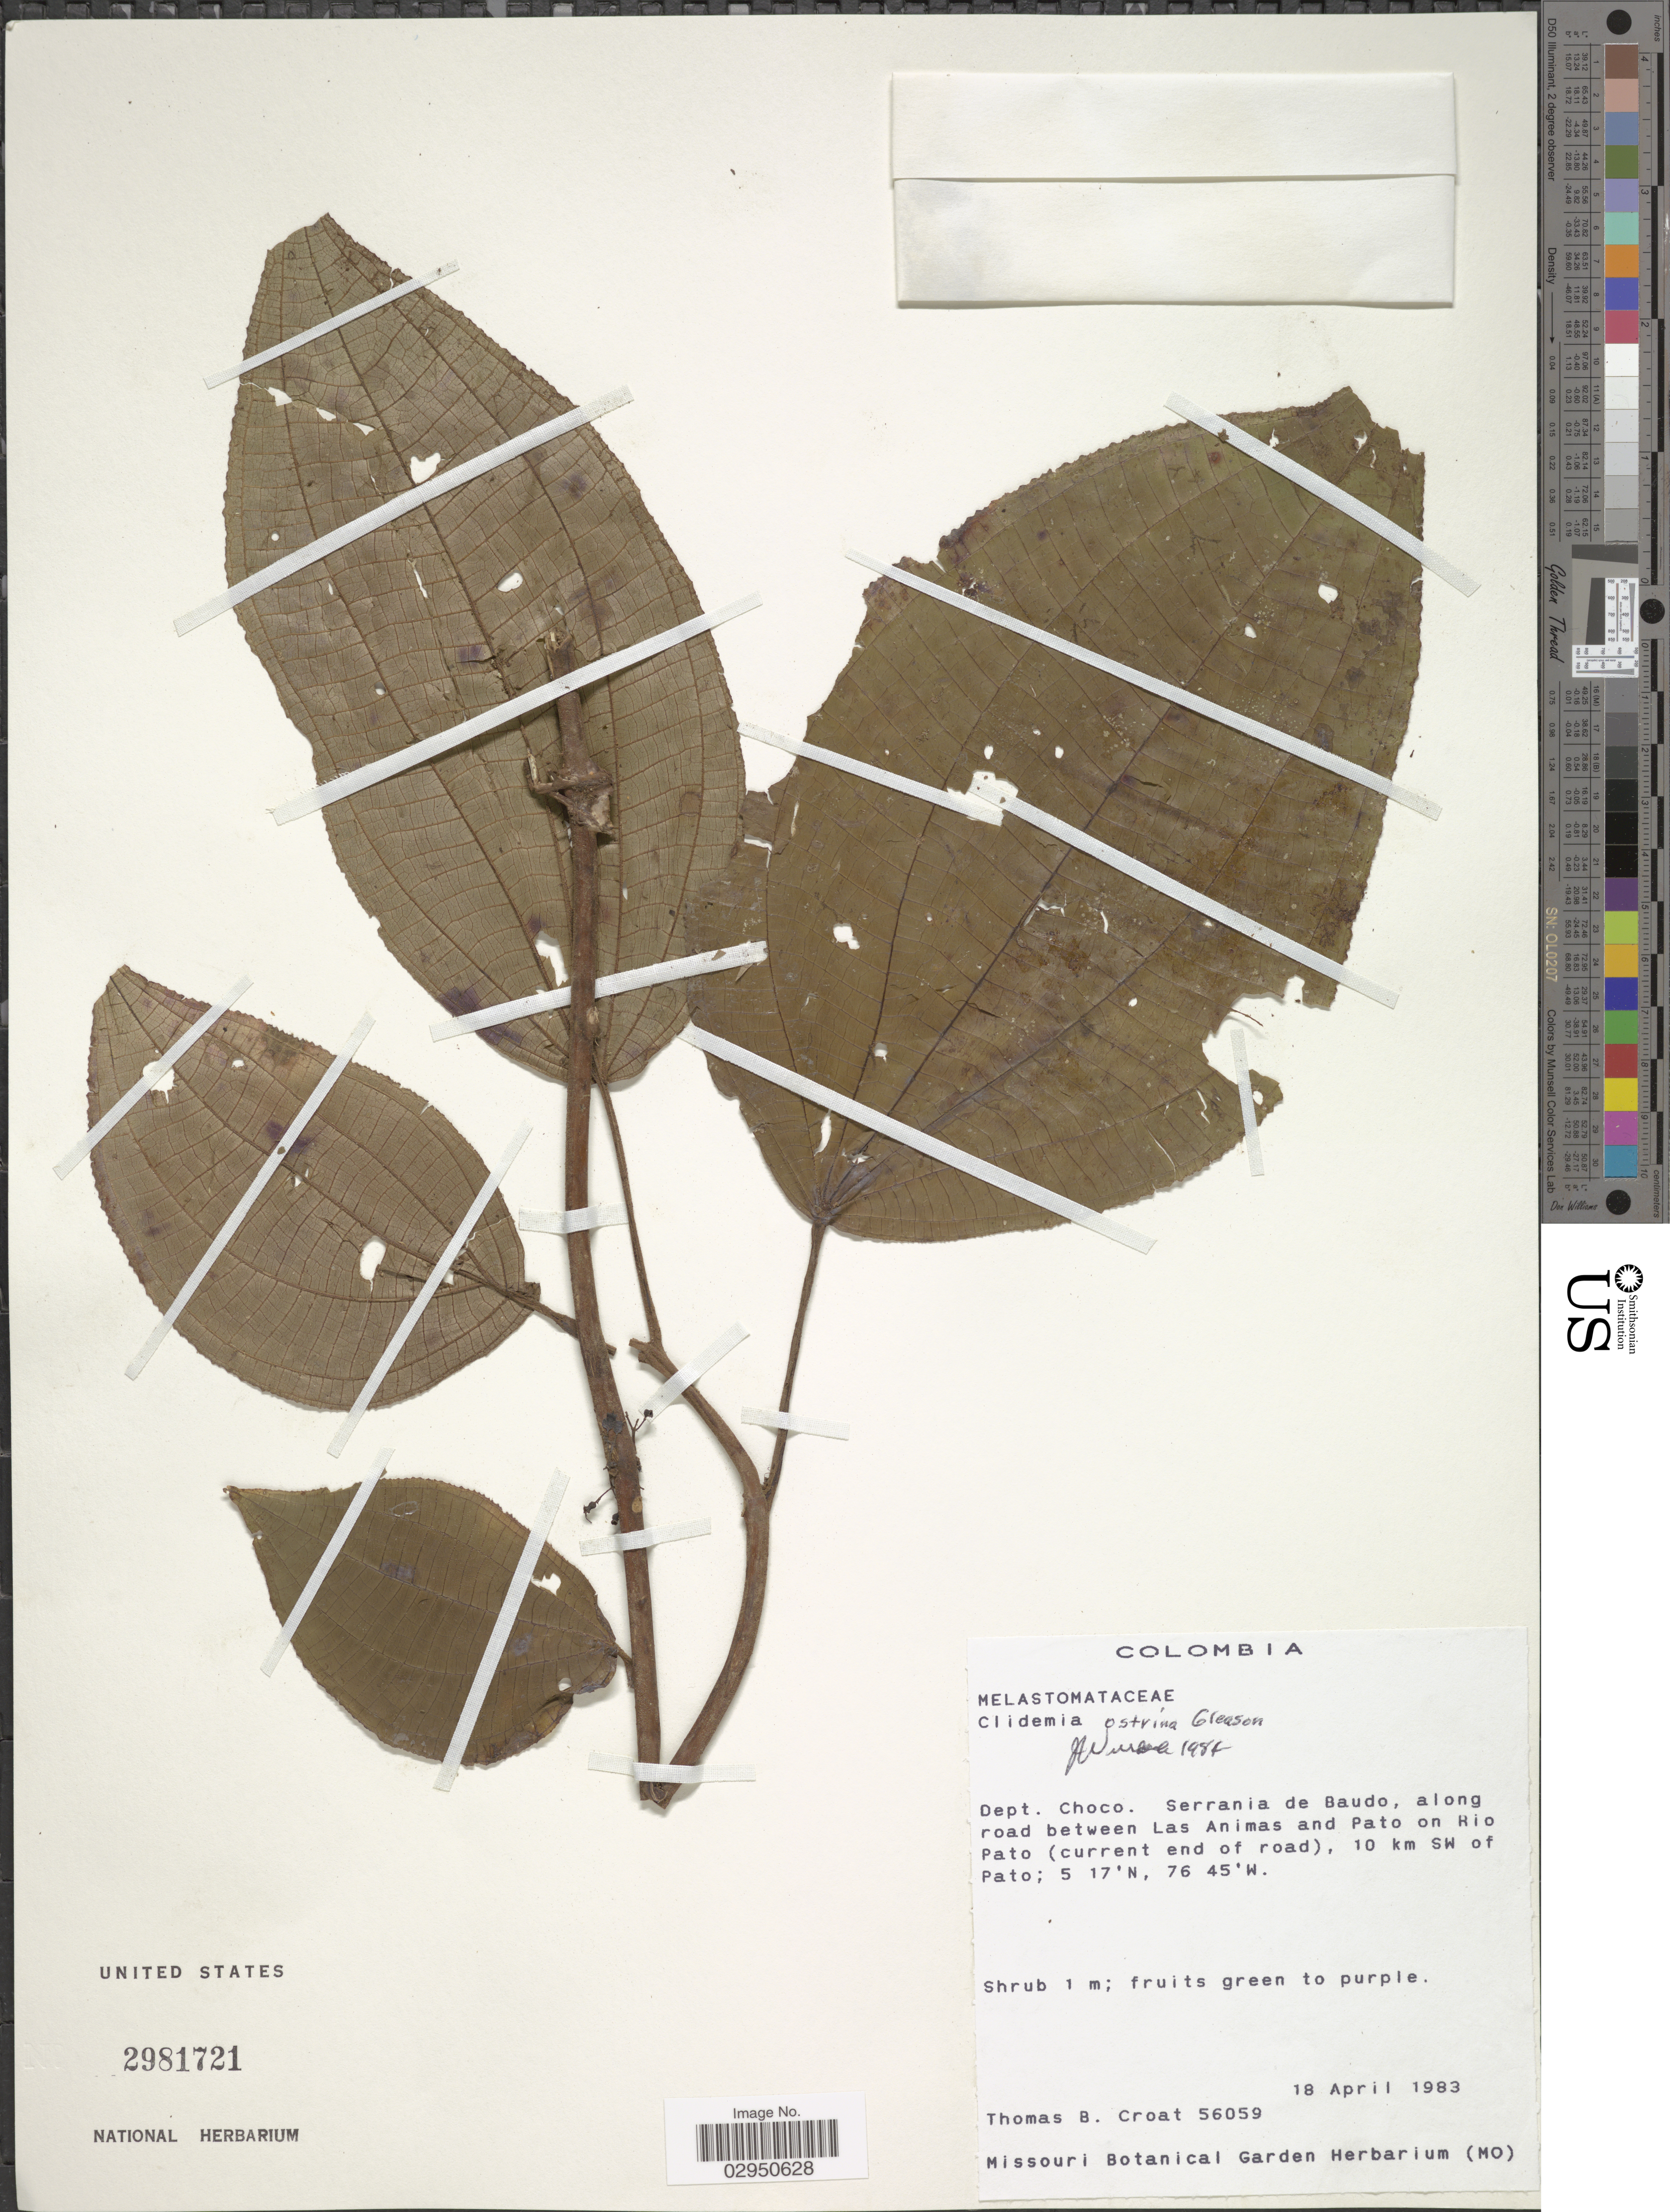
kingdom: Plantae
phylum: Tracheophyta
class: Magnoliopsida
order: Myrtales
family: Melastomataceae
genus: Clidemia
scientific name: Clidemia ostrina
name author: Gleason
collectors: T. B. Croat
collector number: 56059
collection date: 1983-04-18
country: Colombia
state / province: Chocó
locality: Dept. Choco. Serrania de Baudo, along road between Las Animas and Pato on Rio Pato (current end of road), 10 km SW of Pato.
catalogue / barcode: US 2981721